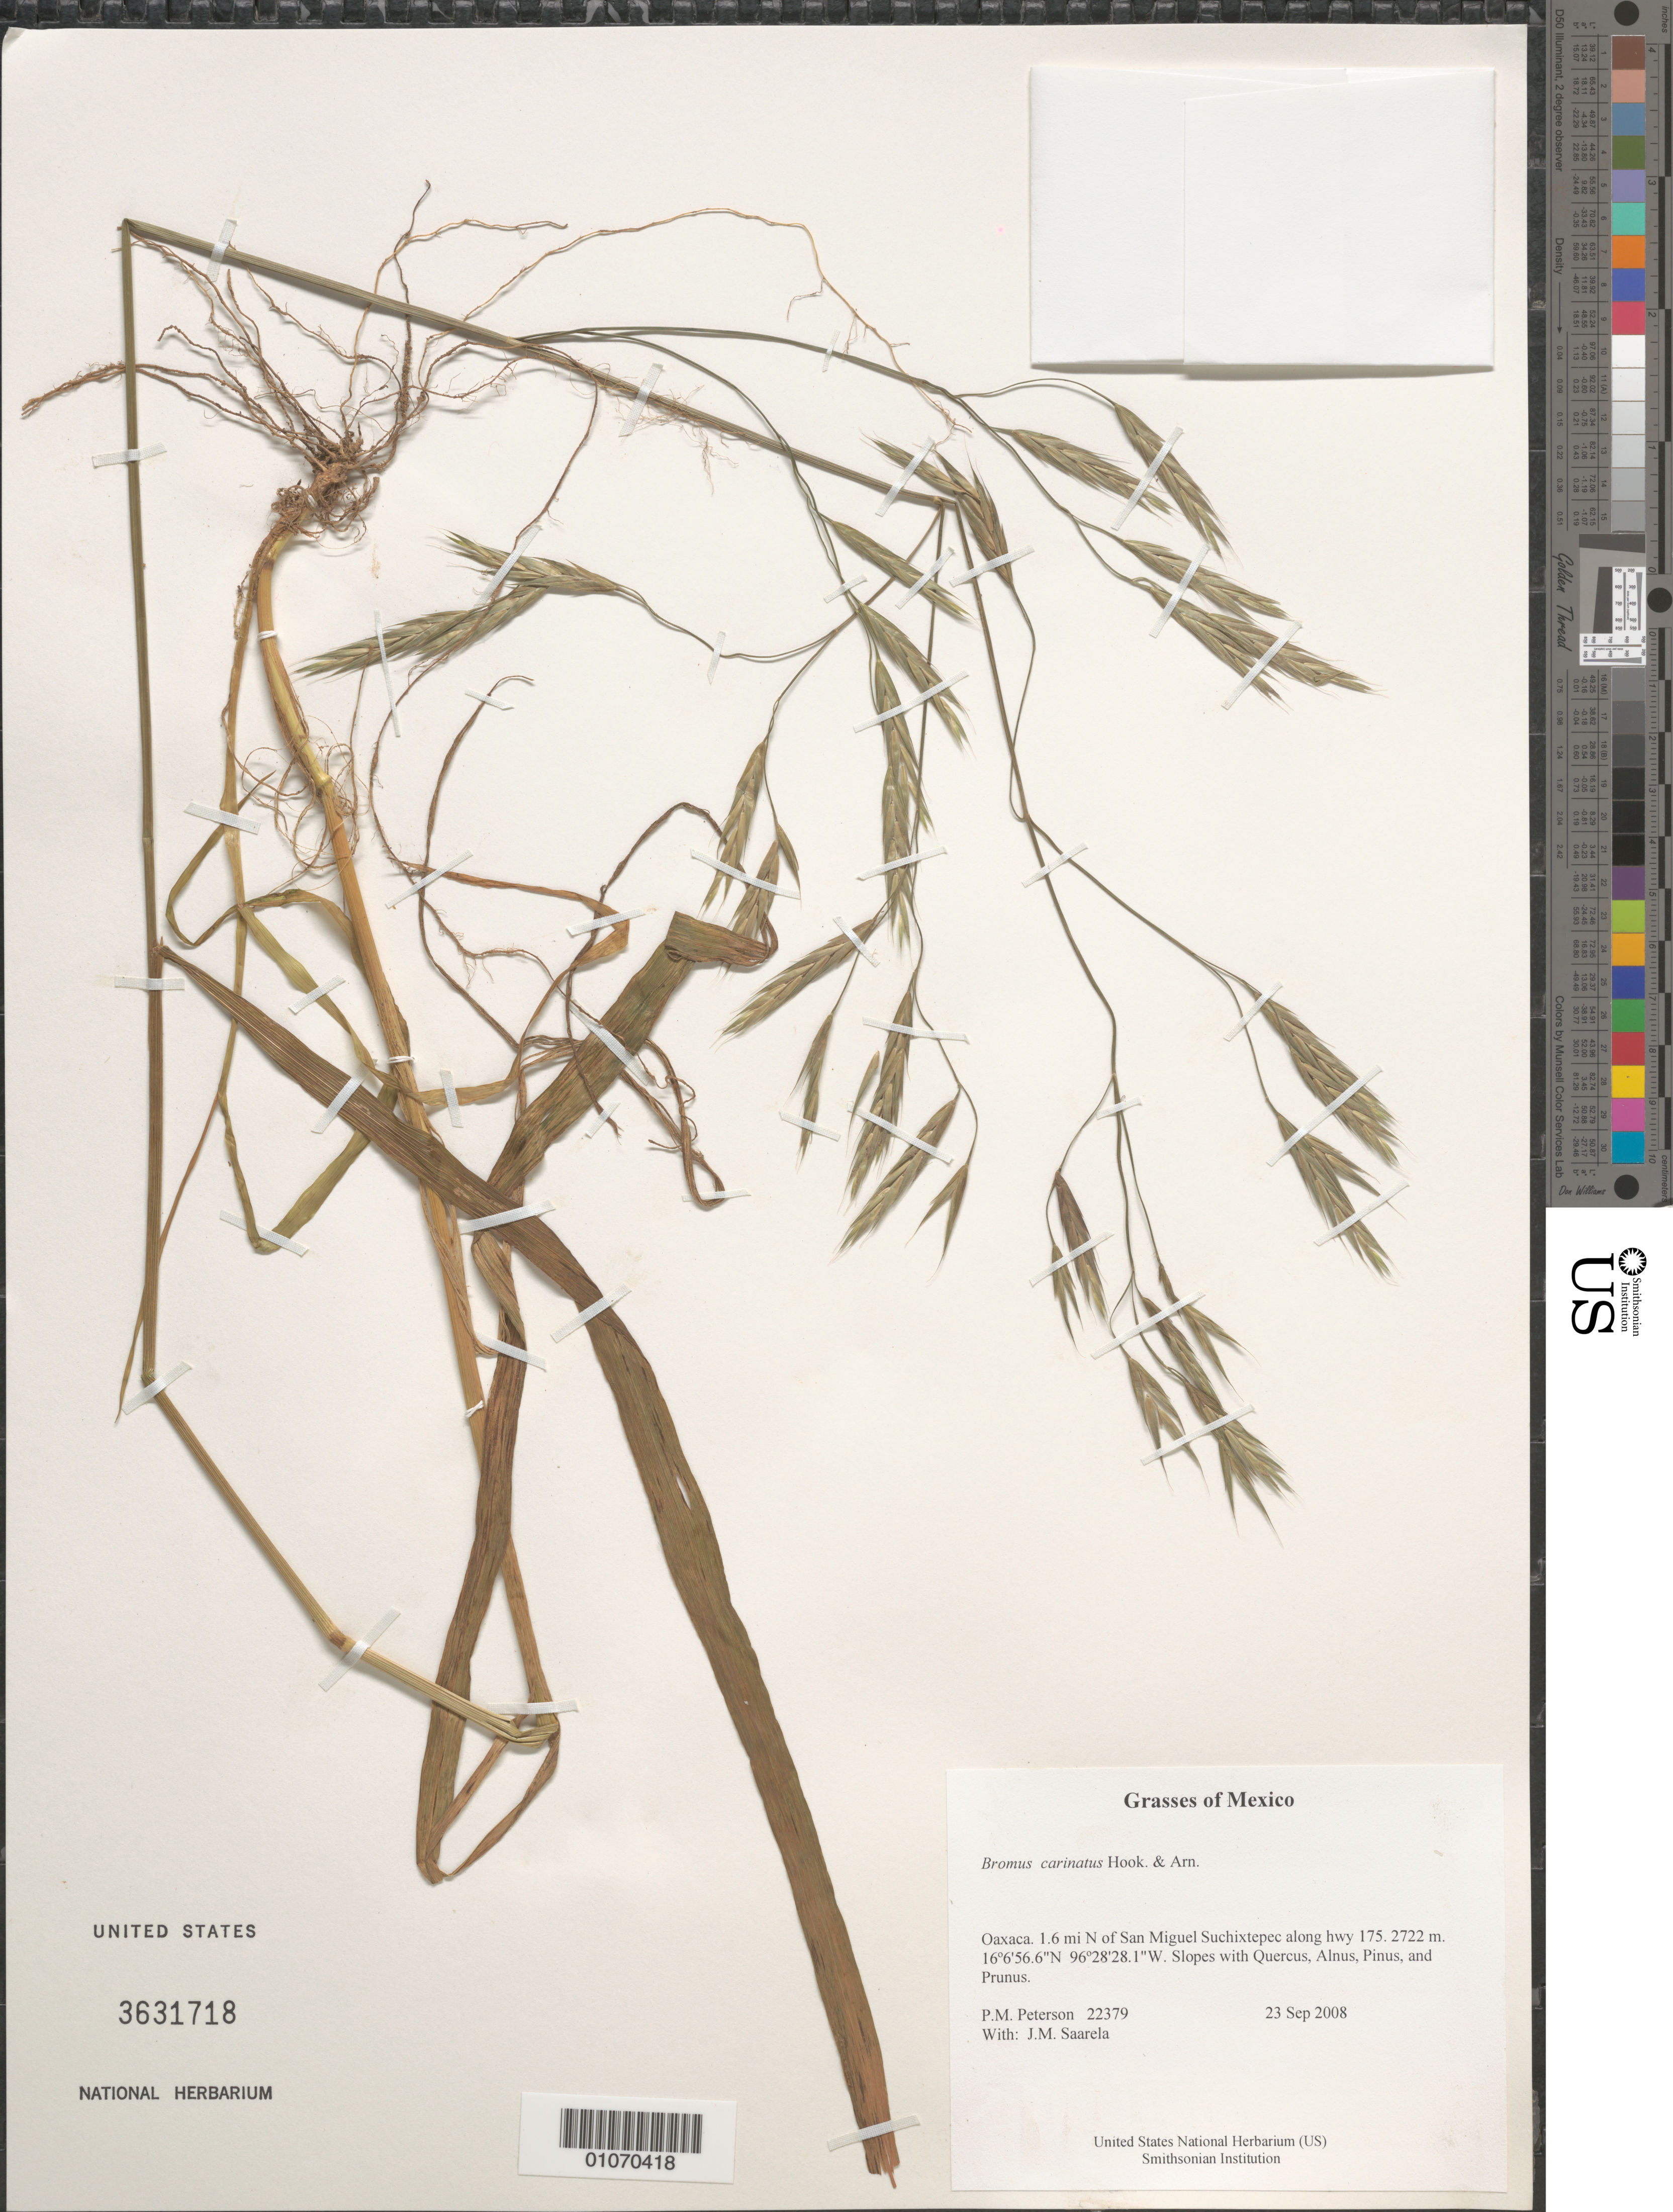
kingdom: Plantae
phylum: Tracheophyta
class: Liliopsida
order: Poales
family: Poaceae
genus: Bromus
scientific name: Bromus carinatus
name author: Hook. & Arn.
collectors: P. M. Peterson & J. Saarela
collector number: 22379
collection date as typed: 23 Sep 2008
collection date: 2008-09-23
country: Mexico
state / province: Oaxaca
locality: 1.6 mi N of San Miguel Suchixtepec along hwy 175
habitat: Slopes with Quercus, Alnus, Pinus, and Prunus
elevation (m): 2722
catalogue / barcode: US 3631718